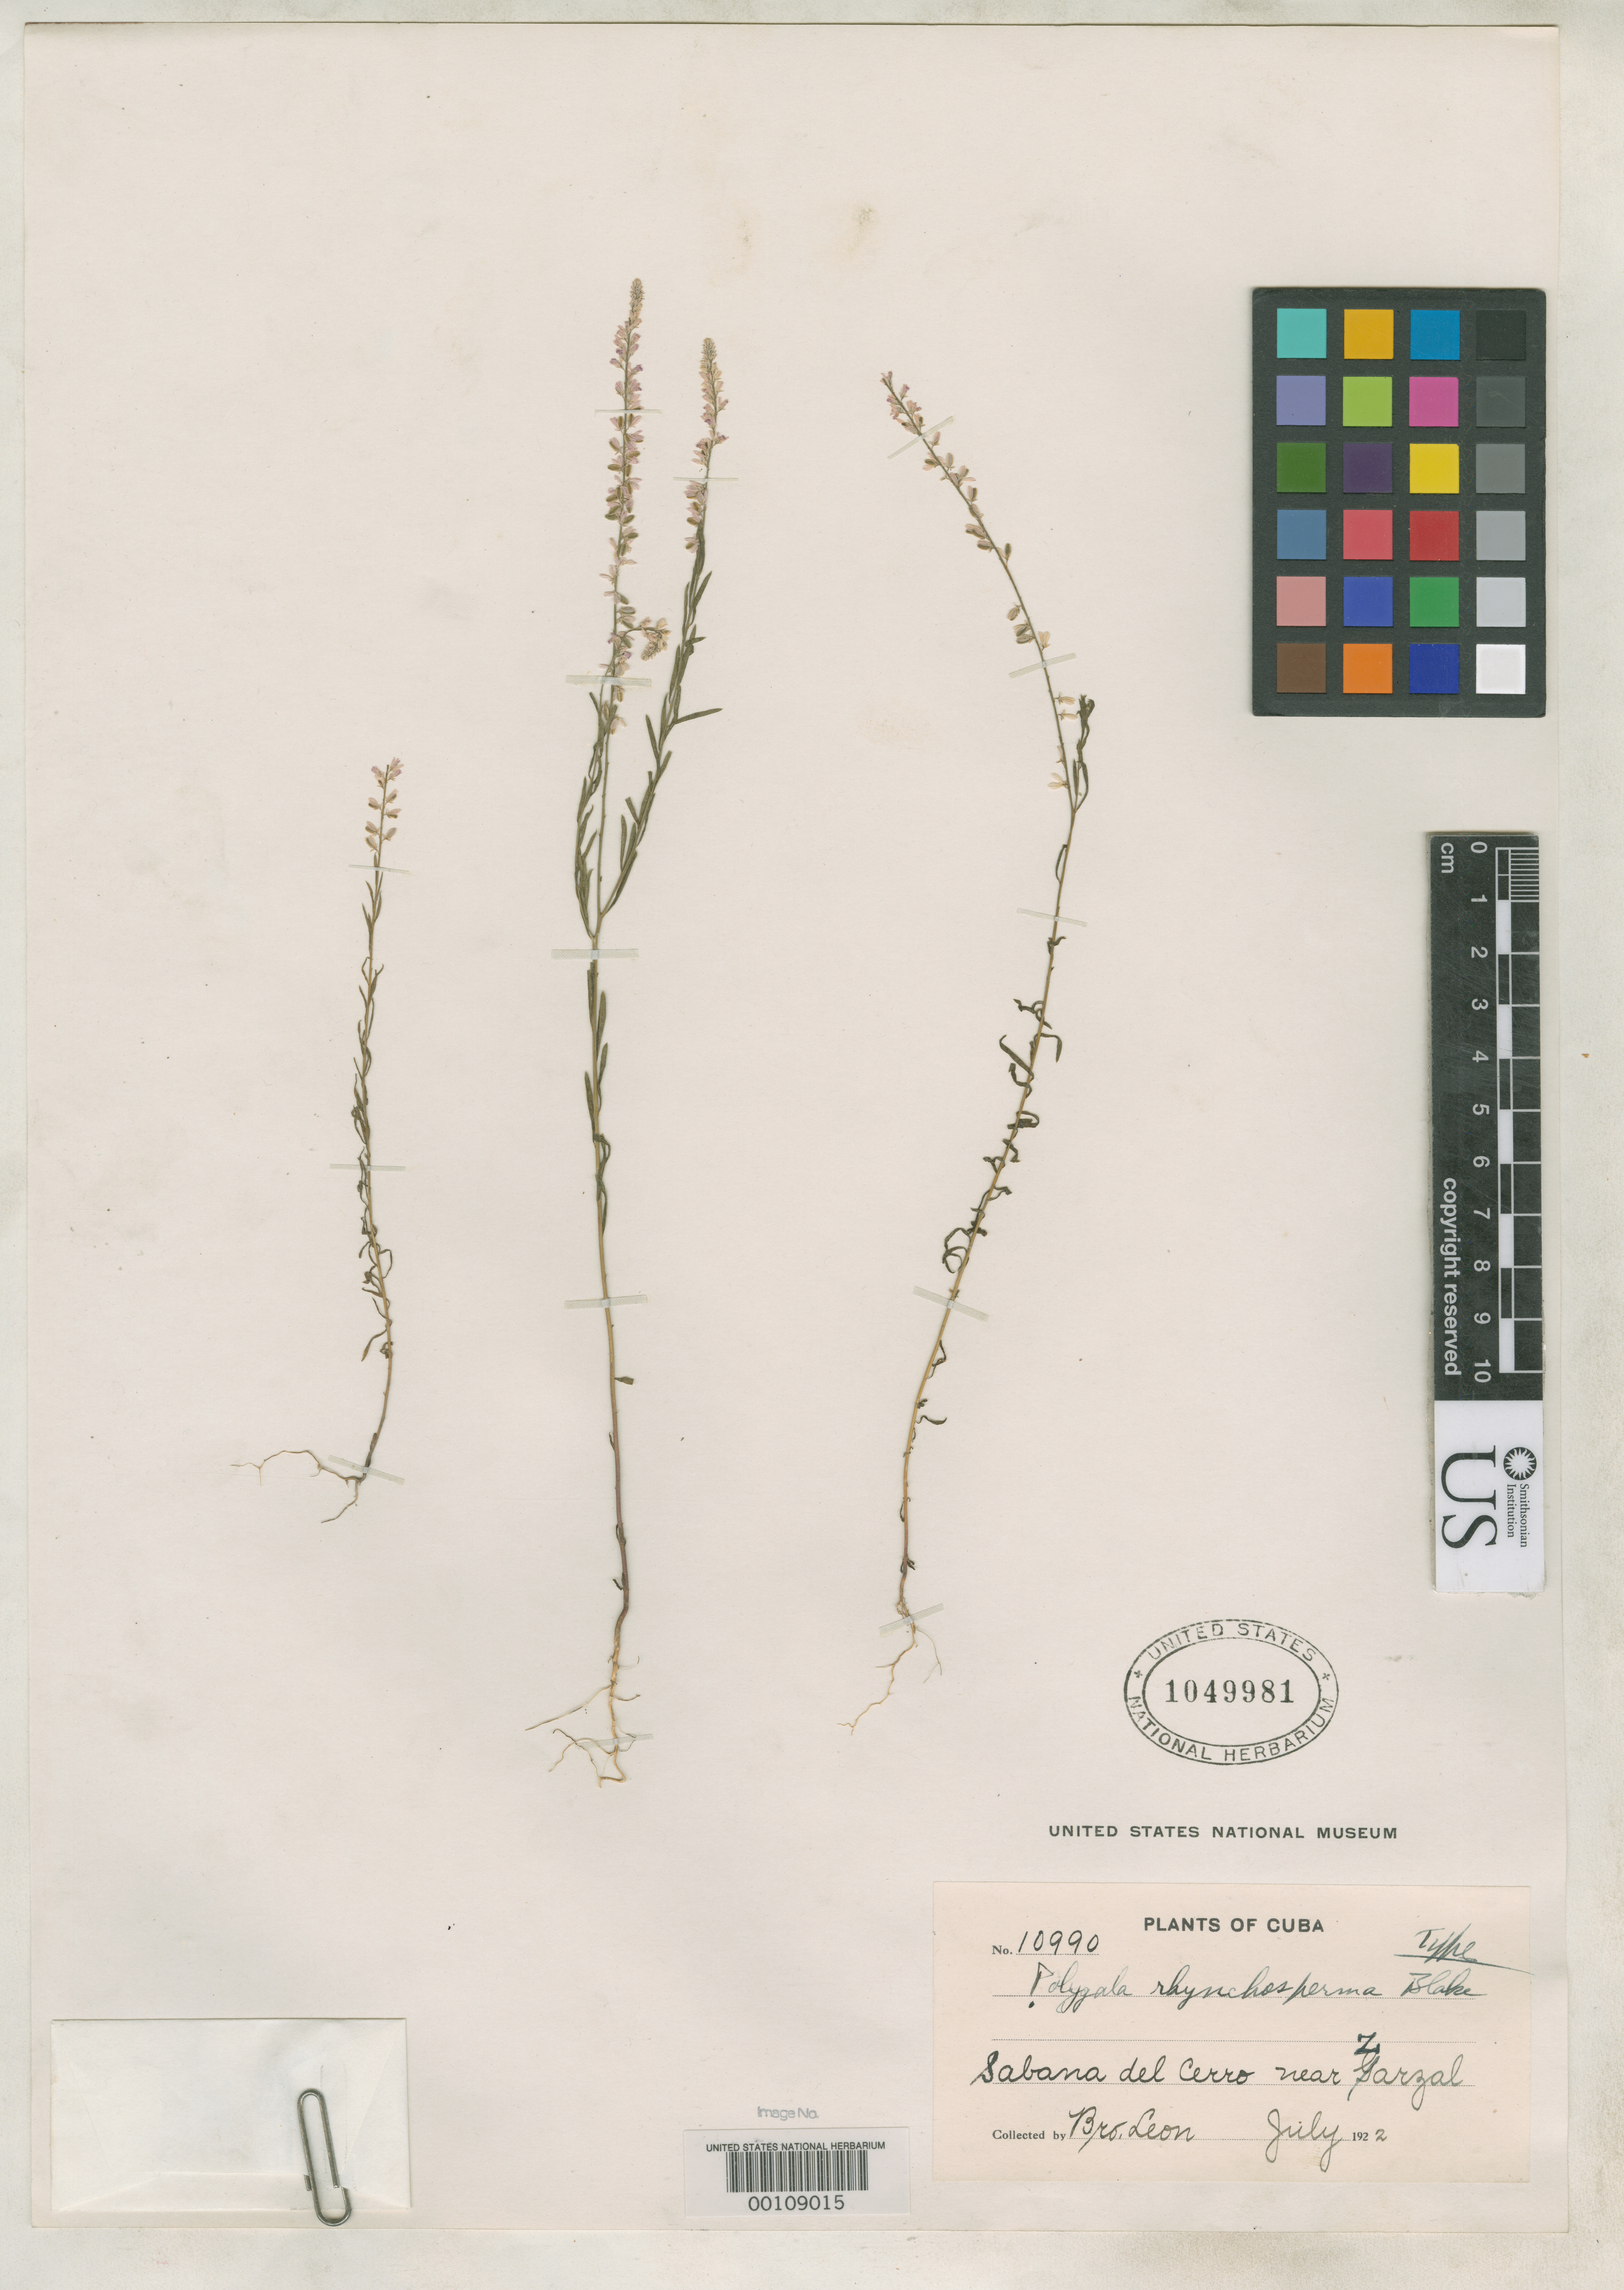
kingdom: Plantae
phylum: Tracheophyta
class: Magnoliopsida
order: Fabales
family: Polygalaceae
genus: Polygala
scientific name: Polygala rhynchosperma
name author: S.F. Blake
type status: Holotype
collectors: Bro. León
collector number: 10990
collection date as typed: Jul 1922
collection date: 1922-07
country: Cuba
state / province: Oriente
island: Greater Antilles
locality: Sabana del cerro, near Zarzal.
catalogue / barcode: US 1049981